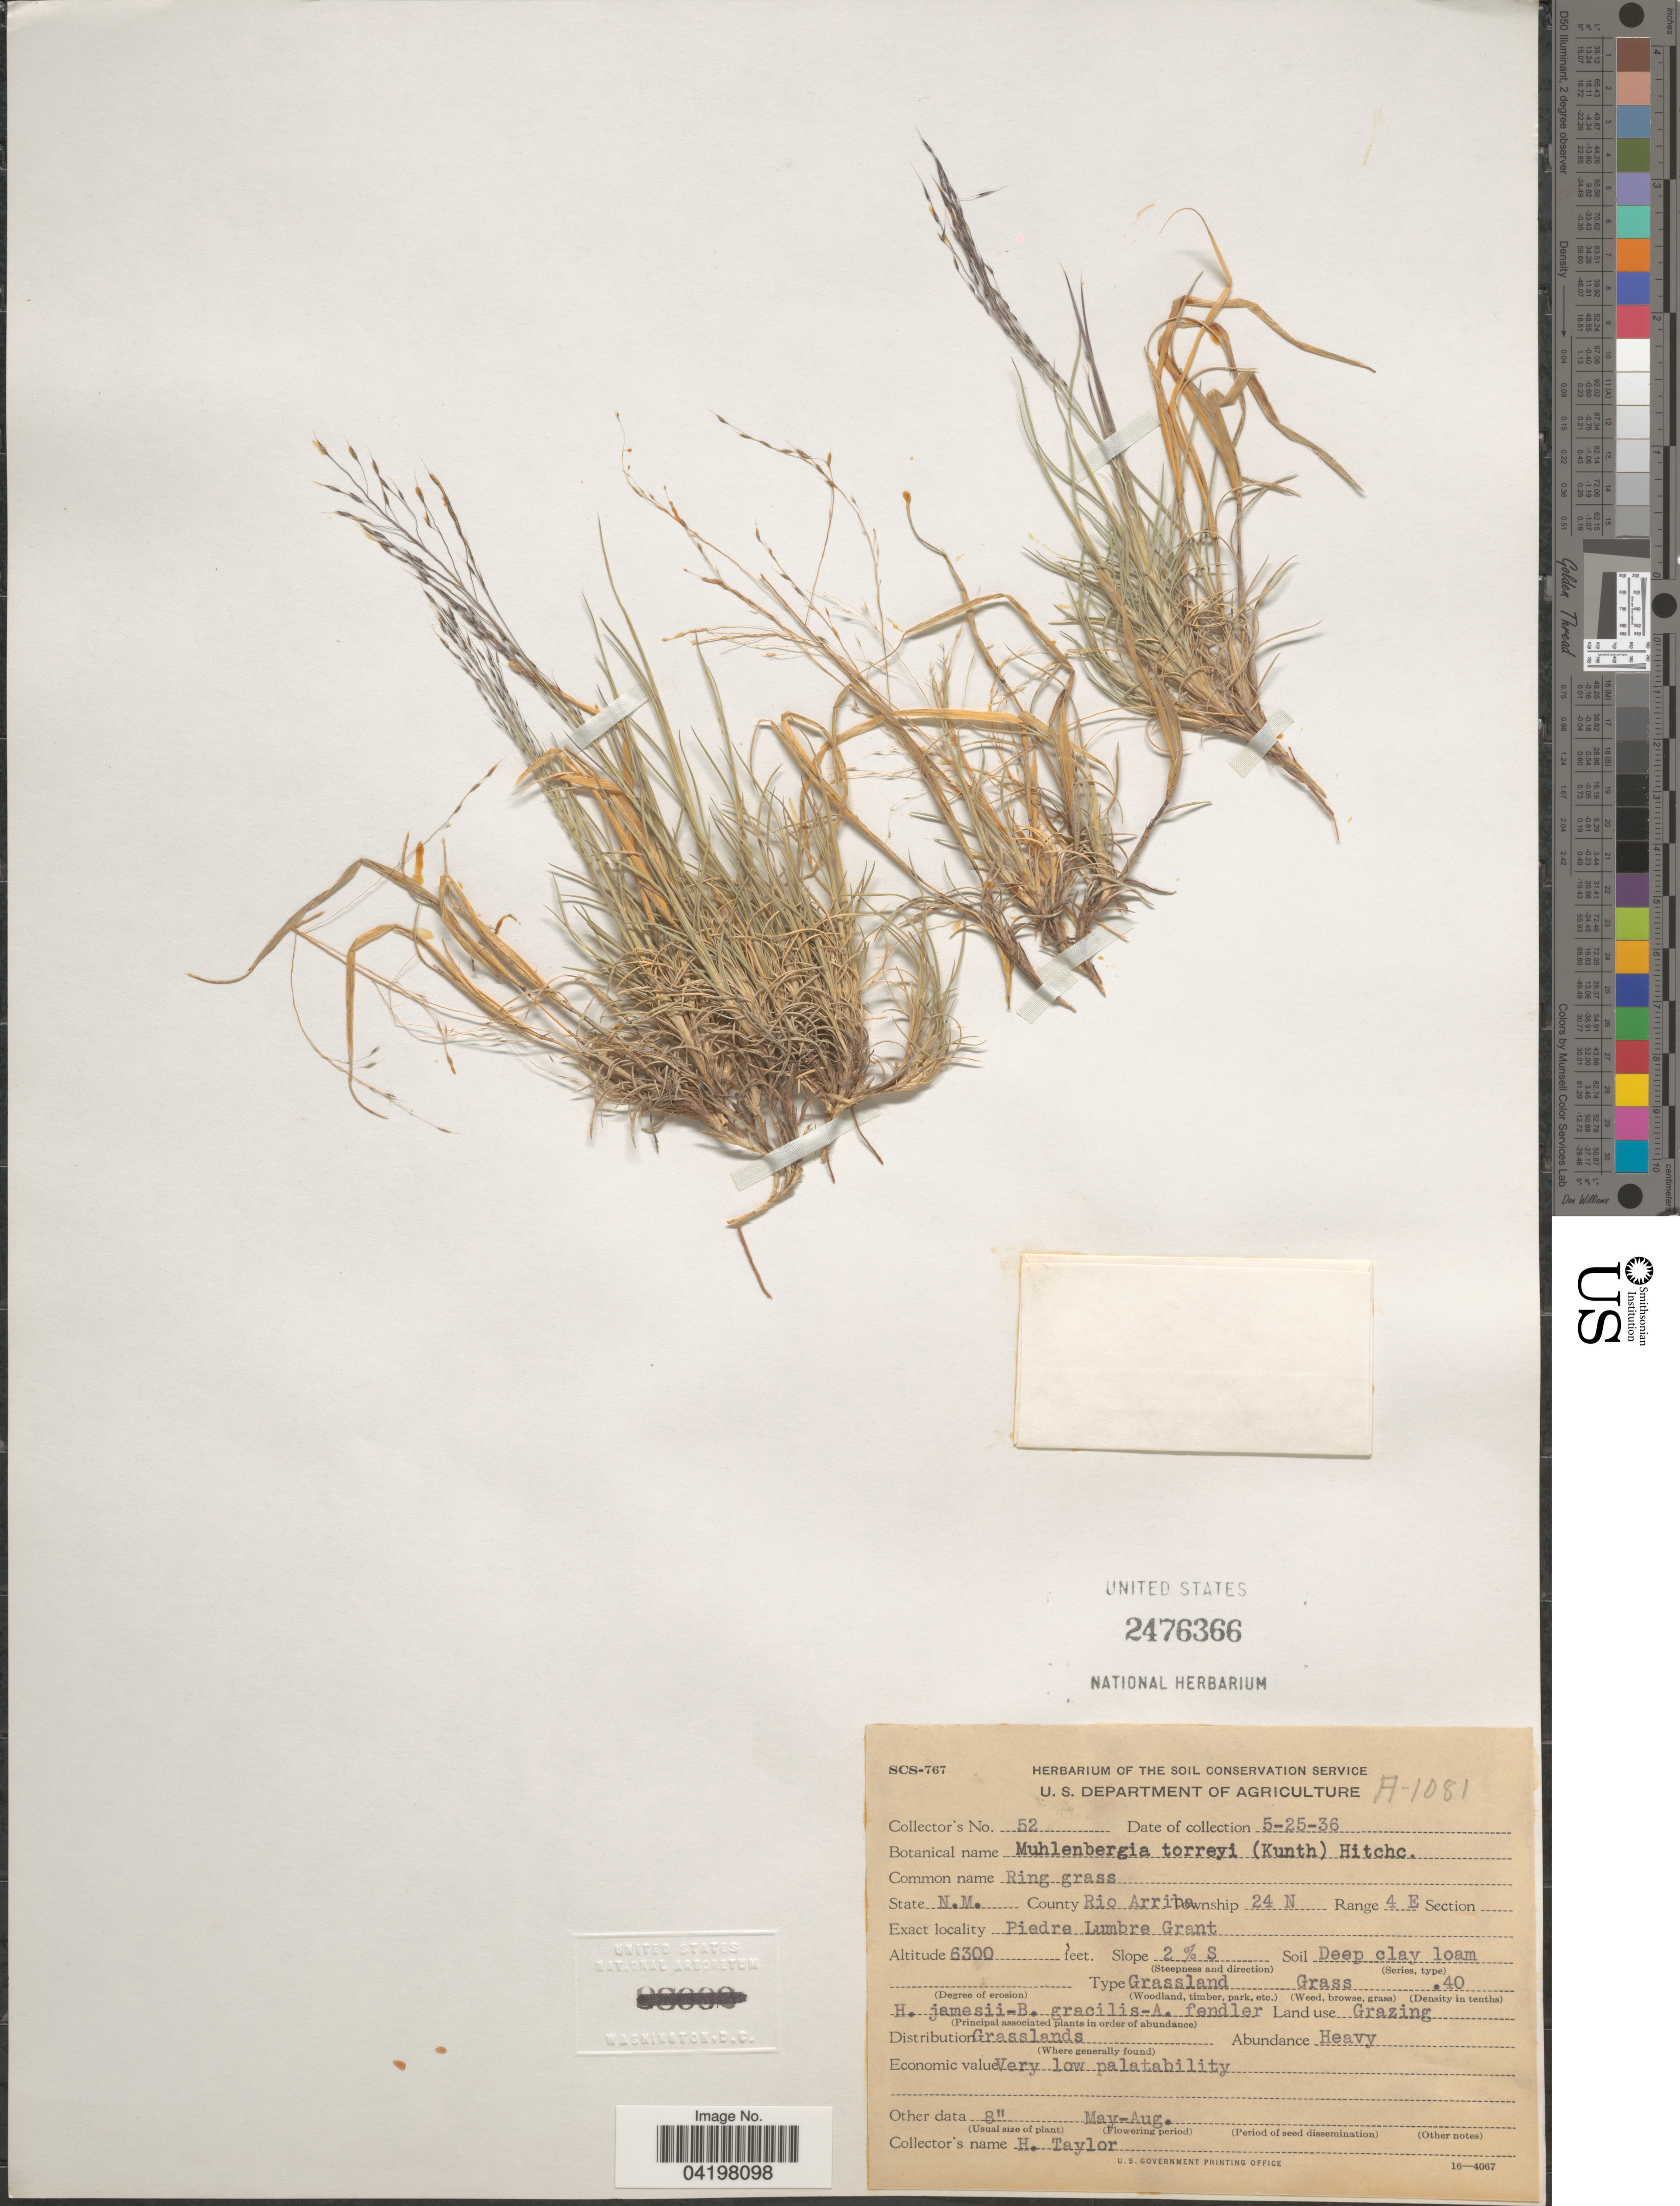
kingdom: Plantae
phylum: Tracheophyta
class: Liliopsida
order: Poales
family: Poaceae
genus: Muhlenbergia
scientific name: Muhlenbergia torreyi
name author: (Kunth) Hitchc. ex Bush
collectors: H. Taylor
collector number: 52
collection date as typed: Transcribed d/m/y: 25/5/36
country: United States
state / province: New Mexico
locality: County Rio Arriba. Township 24 N. Range 4 E. Piedre Lumbre Grant. Slope 2 % S.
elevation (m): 1920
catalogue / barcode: US 2476366